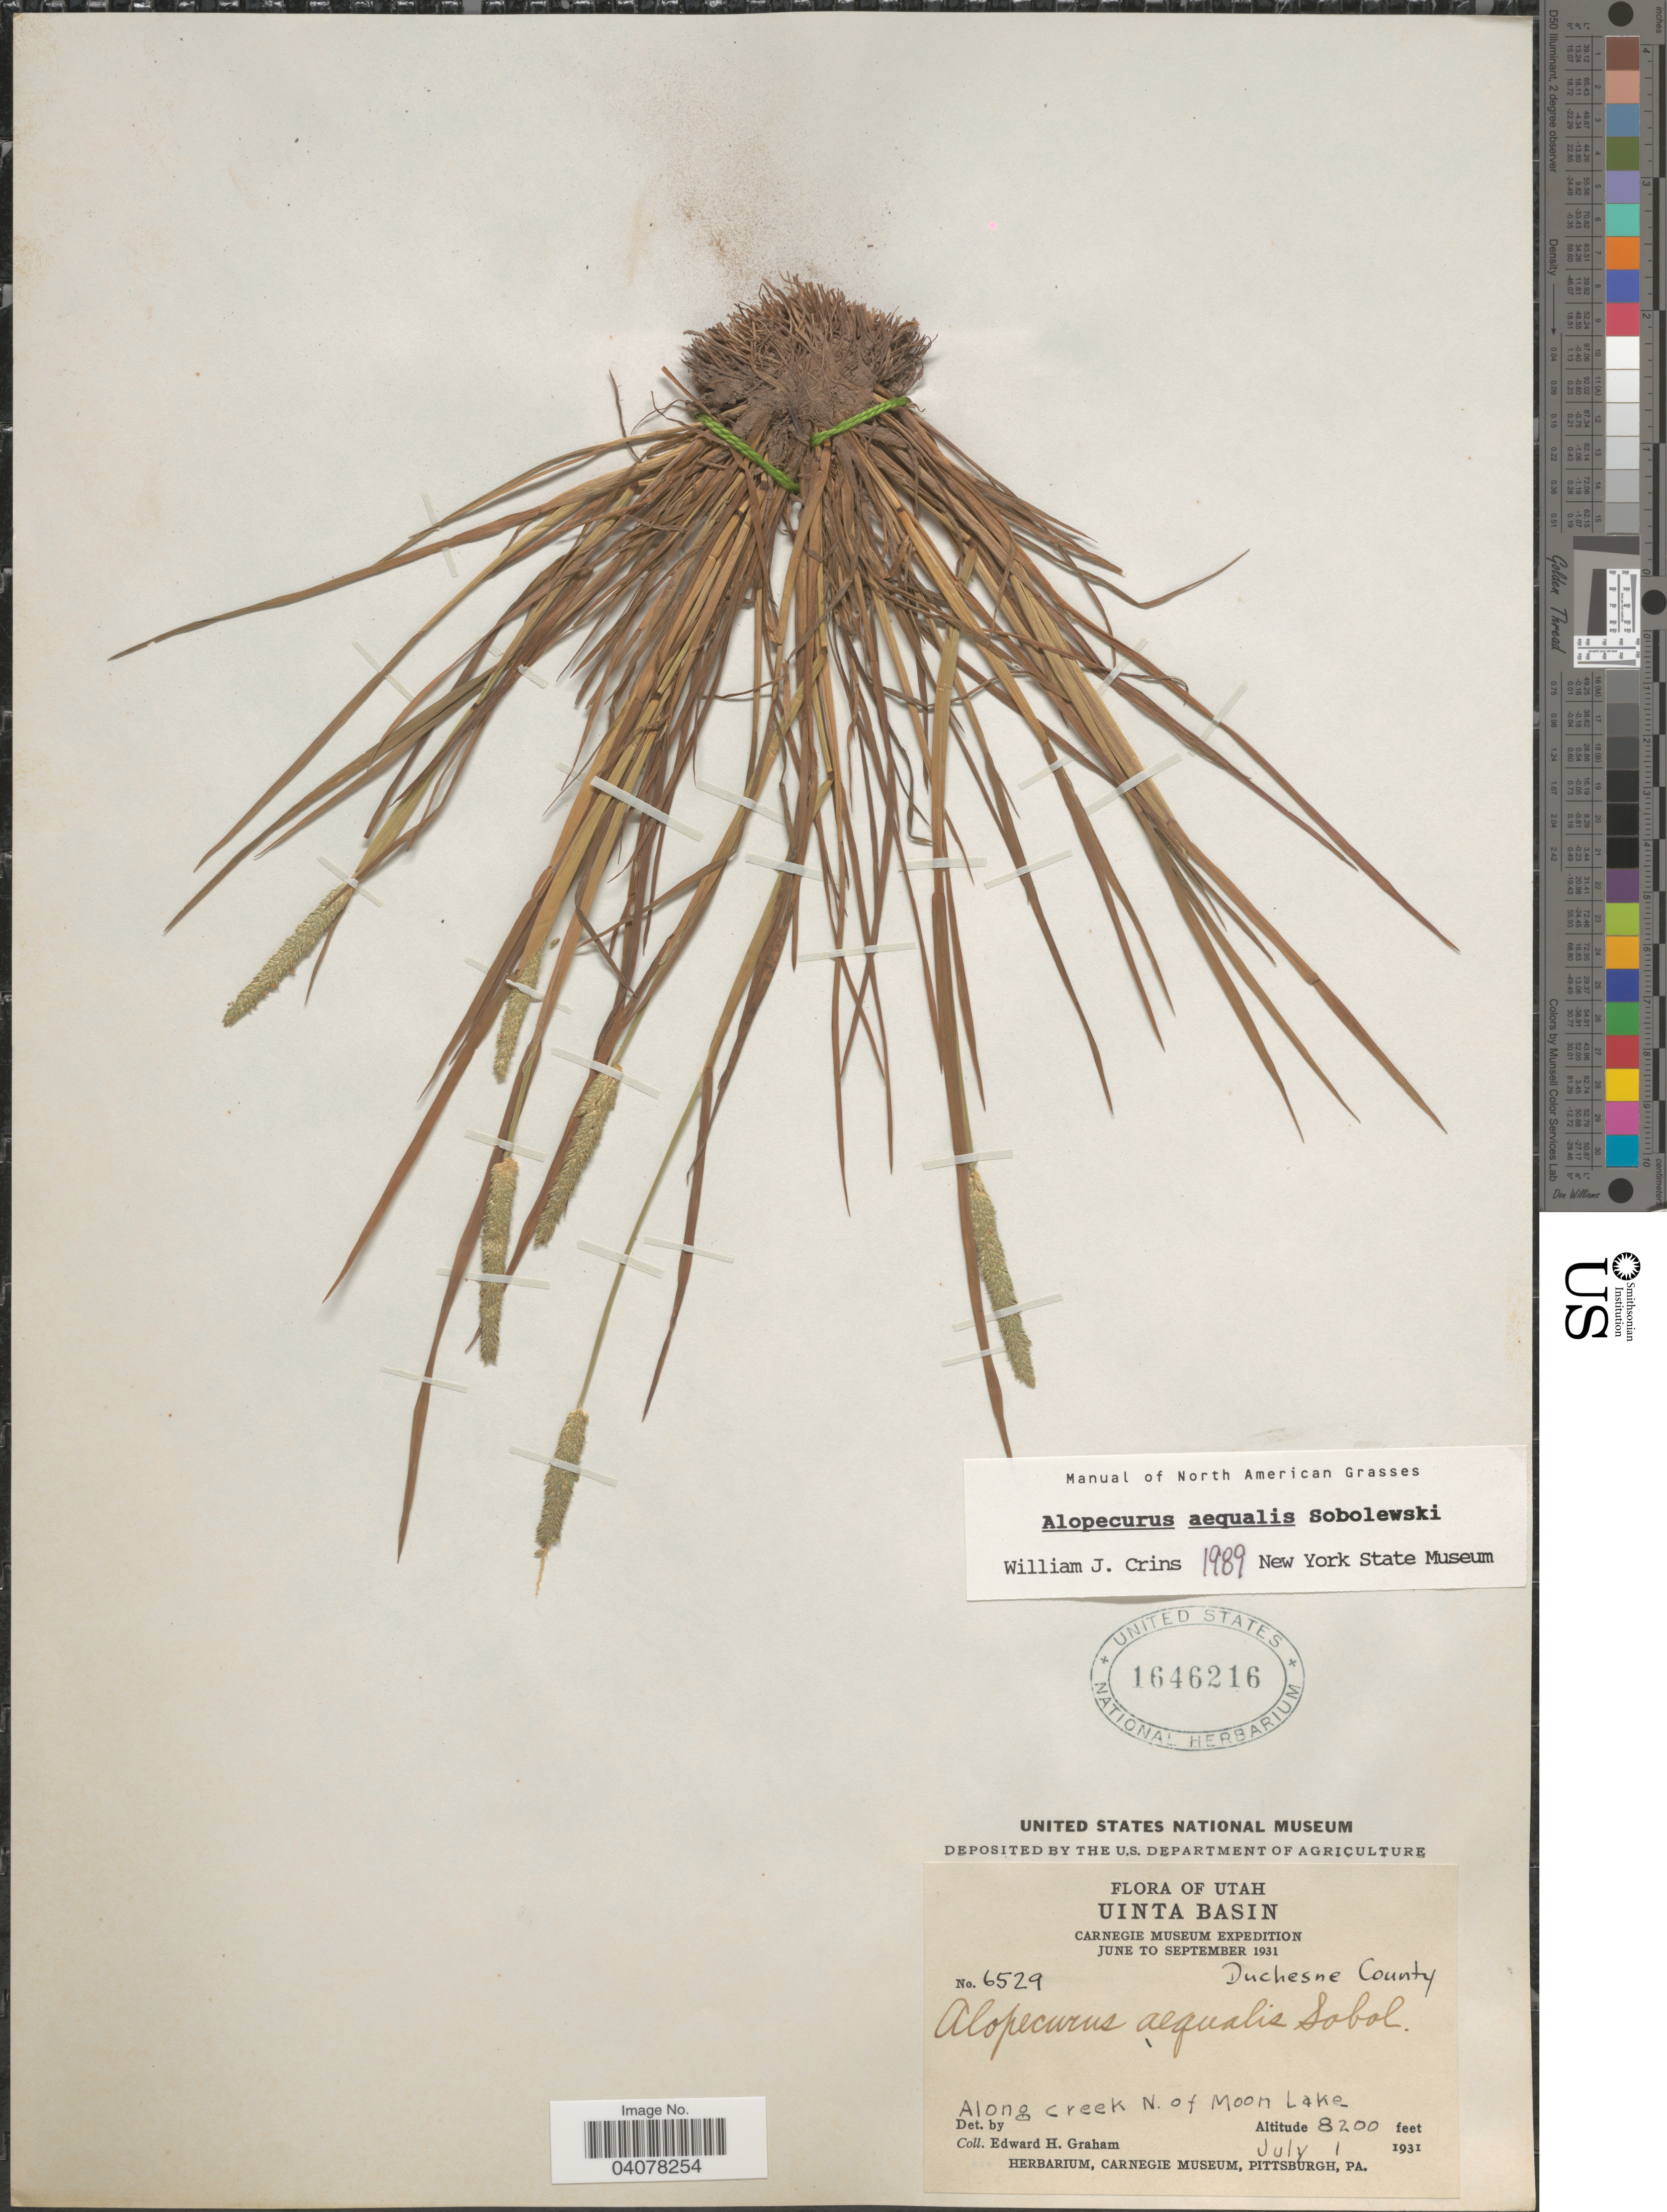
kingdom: Plantae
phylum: Tracheophyta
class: Liliopsida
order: Poales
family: Poaceae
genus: Alopecurus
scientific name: Alopecurus aequalis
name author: Sobol.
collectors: E. H. Graham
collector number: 6529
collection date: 1931-07-01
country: United States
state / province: Utah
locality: Uinta Basin. Carnegie Museum Expedition June to September 1931. Duchesne County. Along creek N. of Moon Lake.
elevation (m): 2499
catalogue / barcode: US 1646216